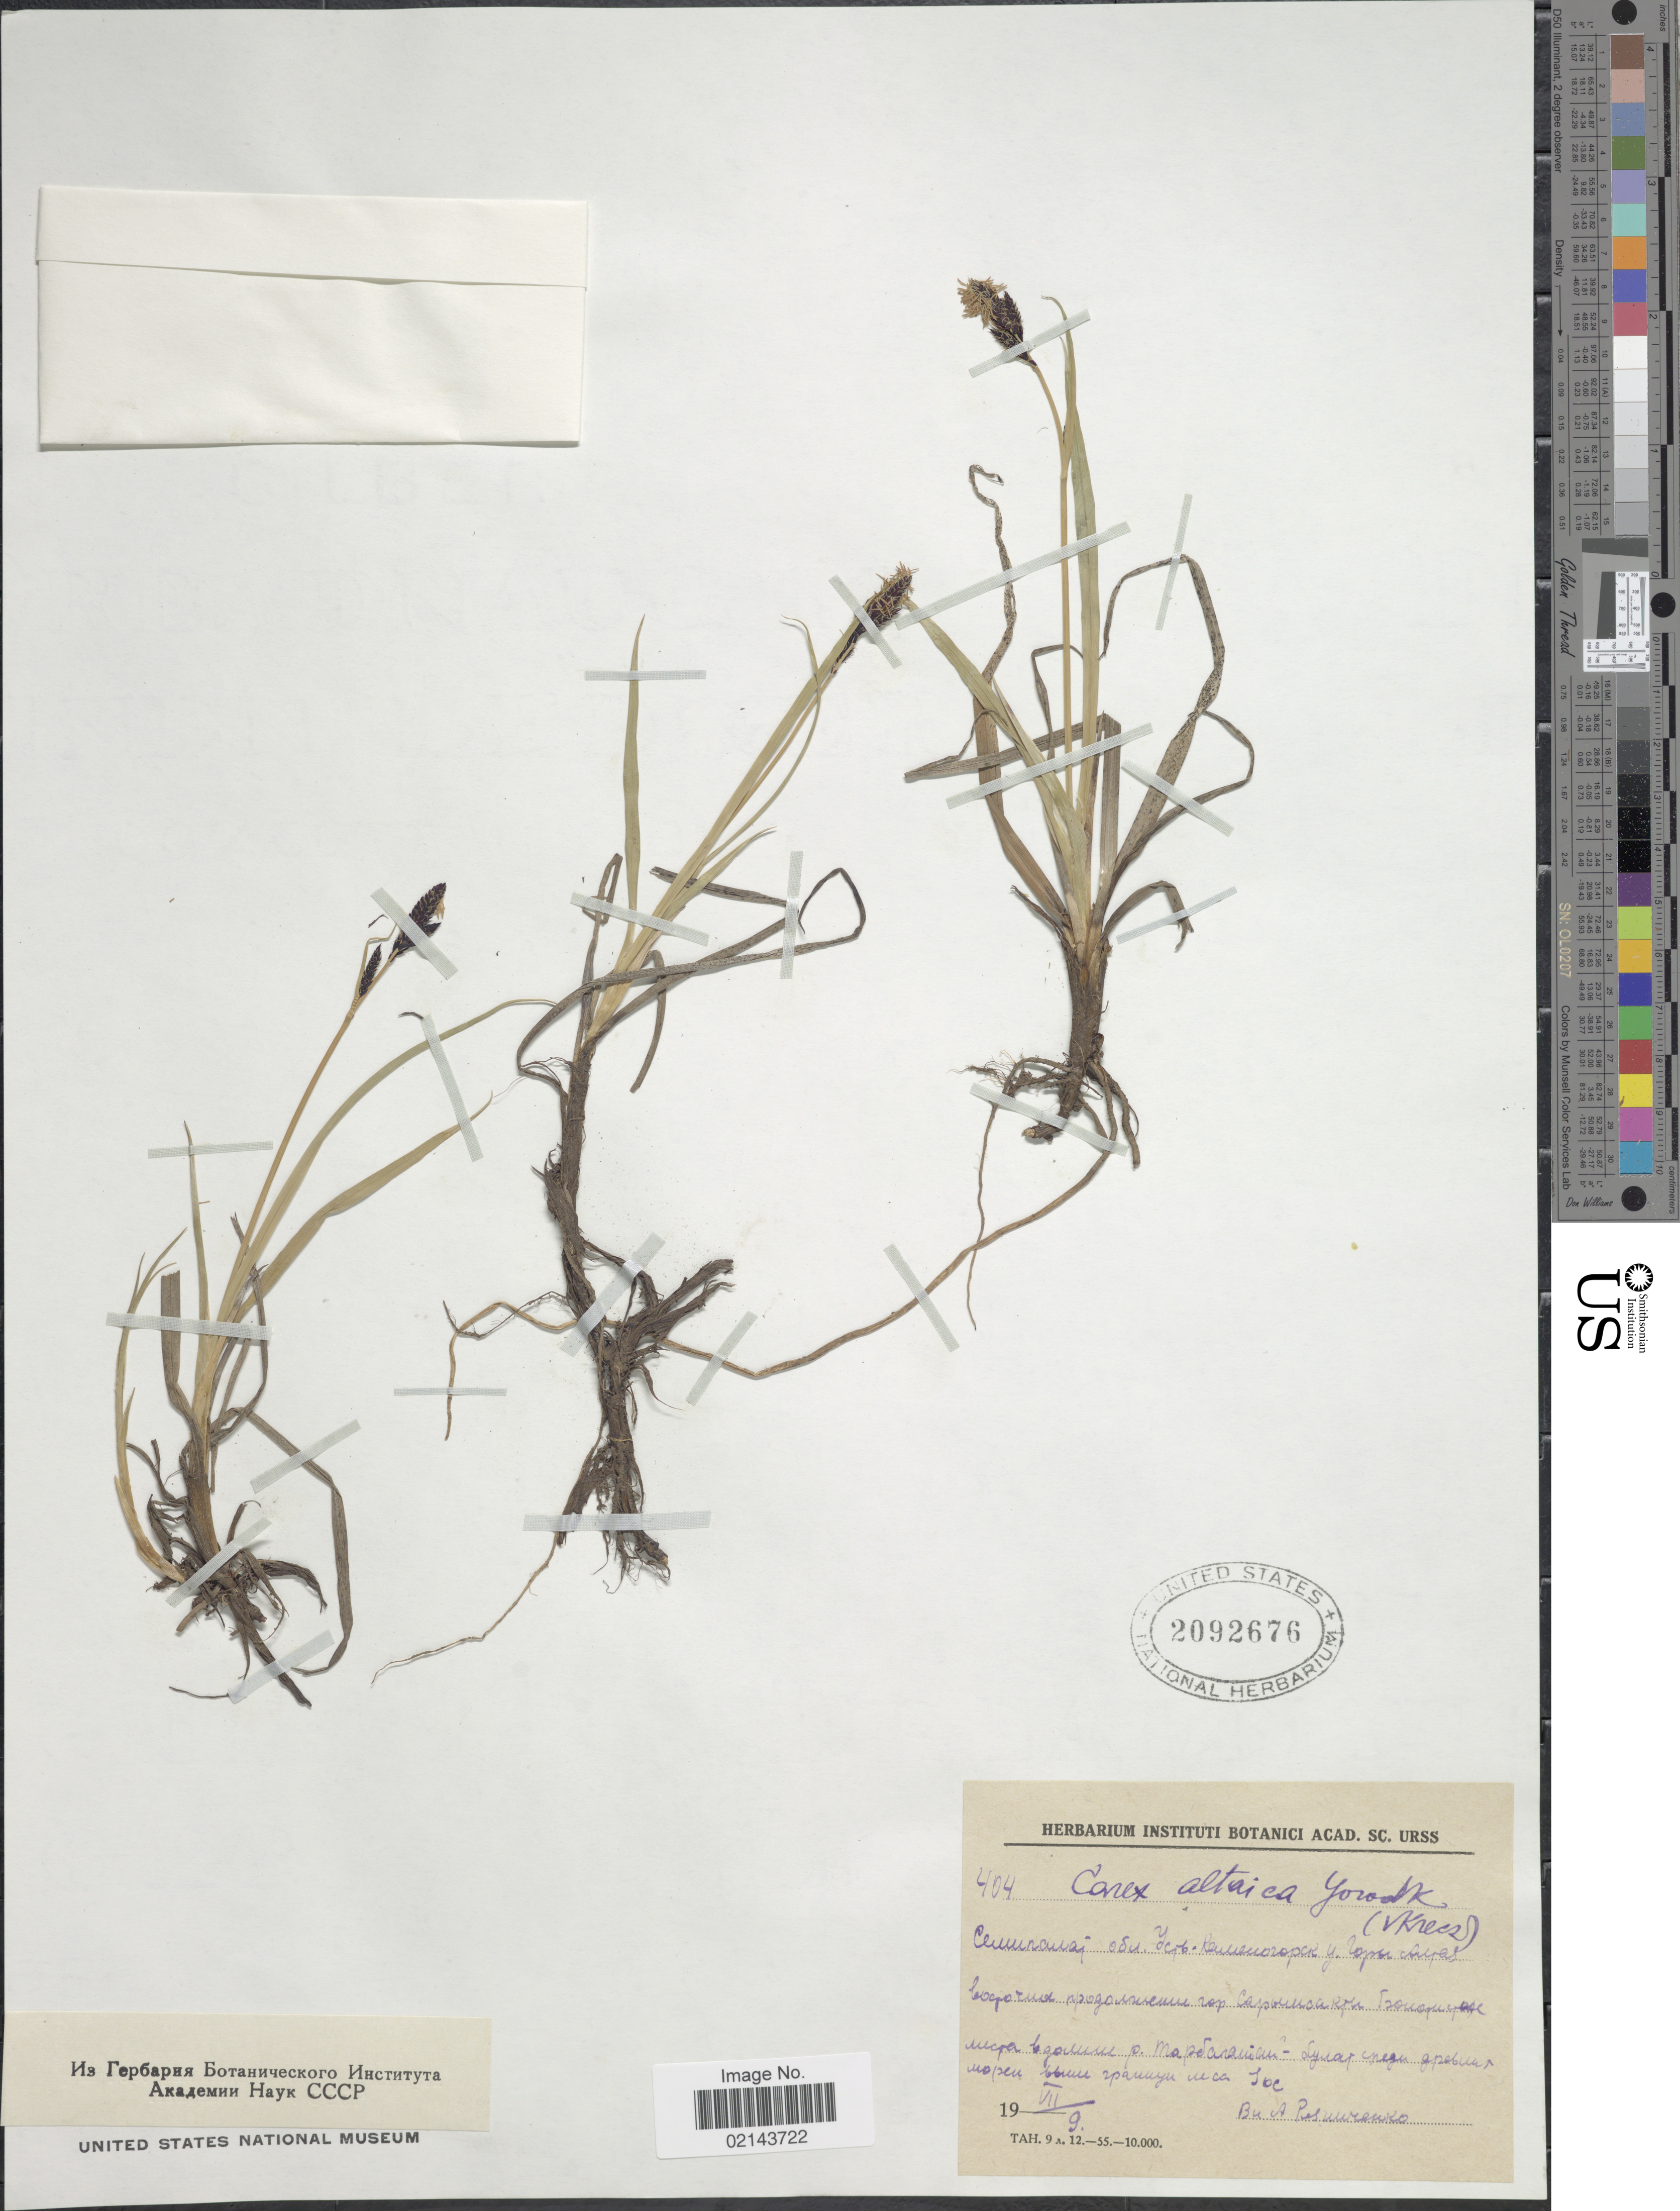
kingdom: Plantae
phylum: Tracheophyta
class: Liliopsida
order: Poales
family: Cyperaceae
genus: Carex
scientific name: Carex altaica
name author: (Gorodkov) V.I. Krecz.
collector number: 404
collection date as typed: Transcribed d/m/y: 9/7/19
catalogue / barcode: US 2092676